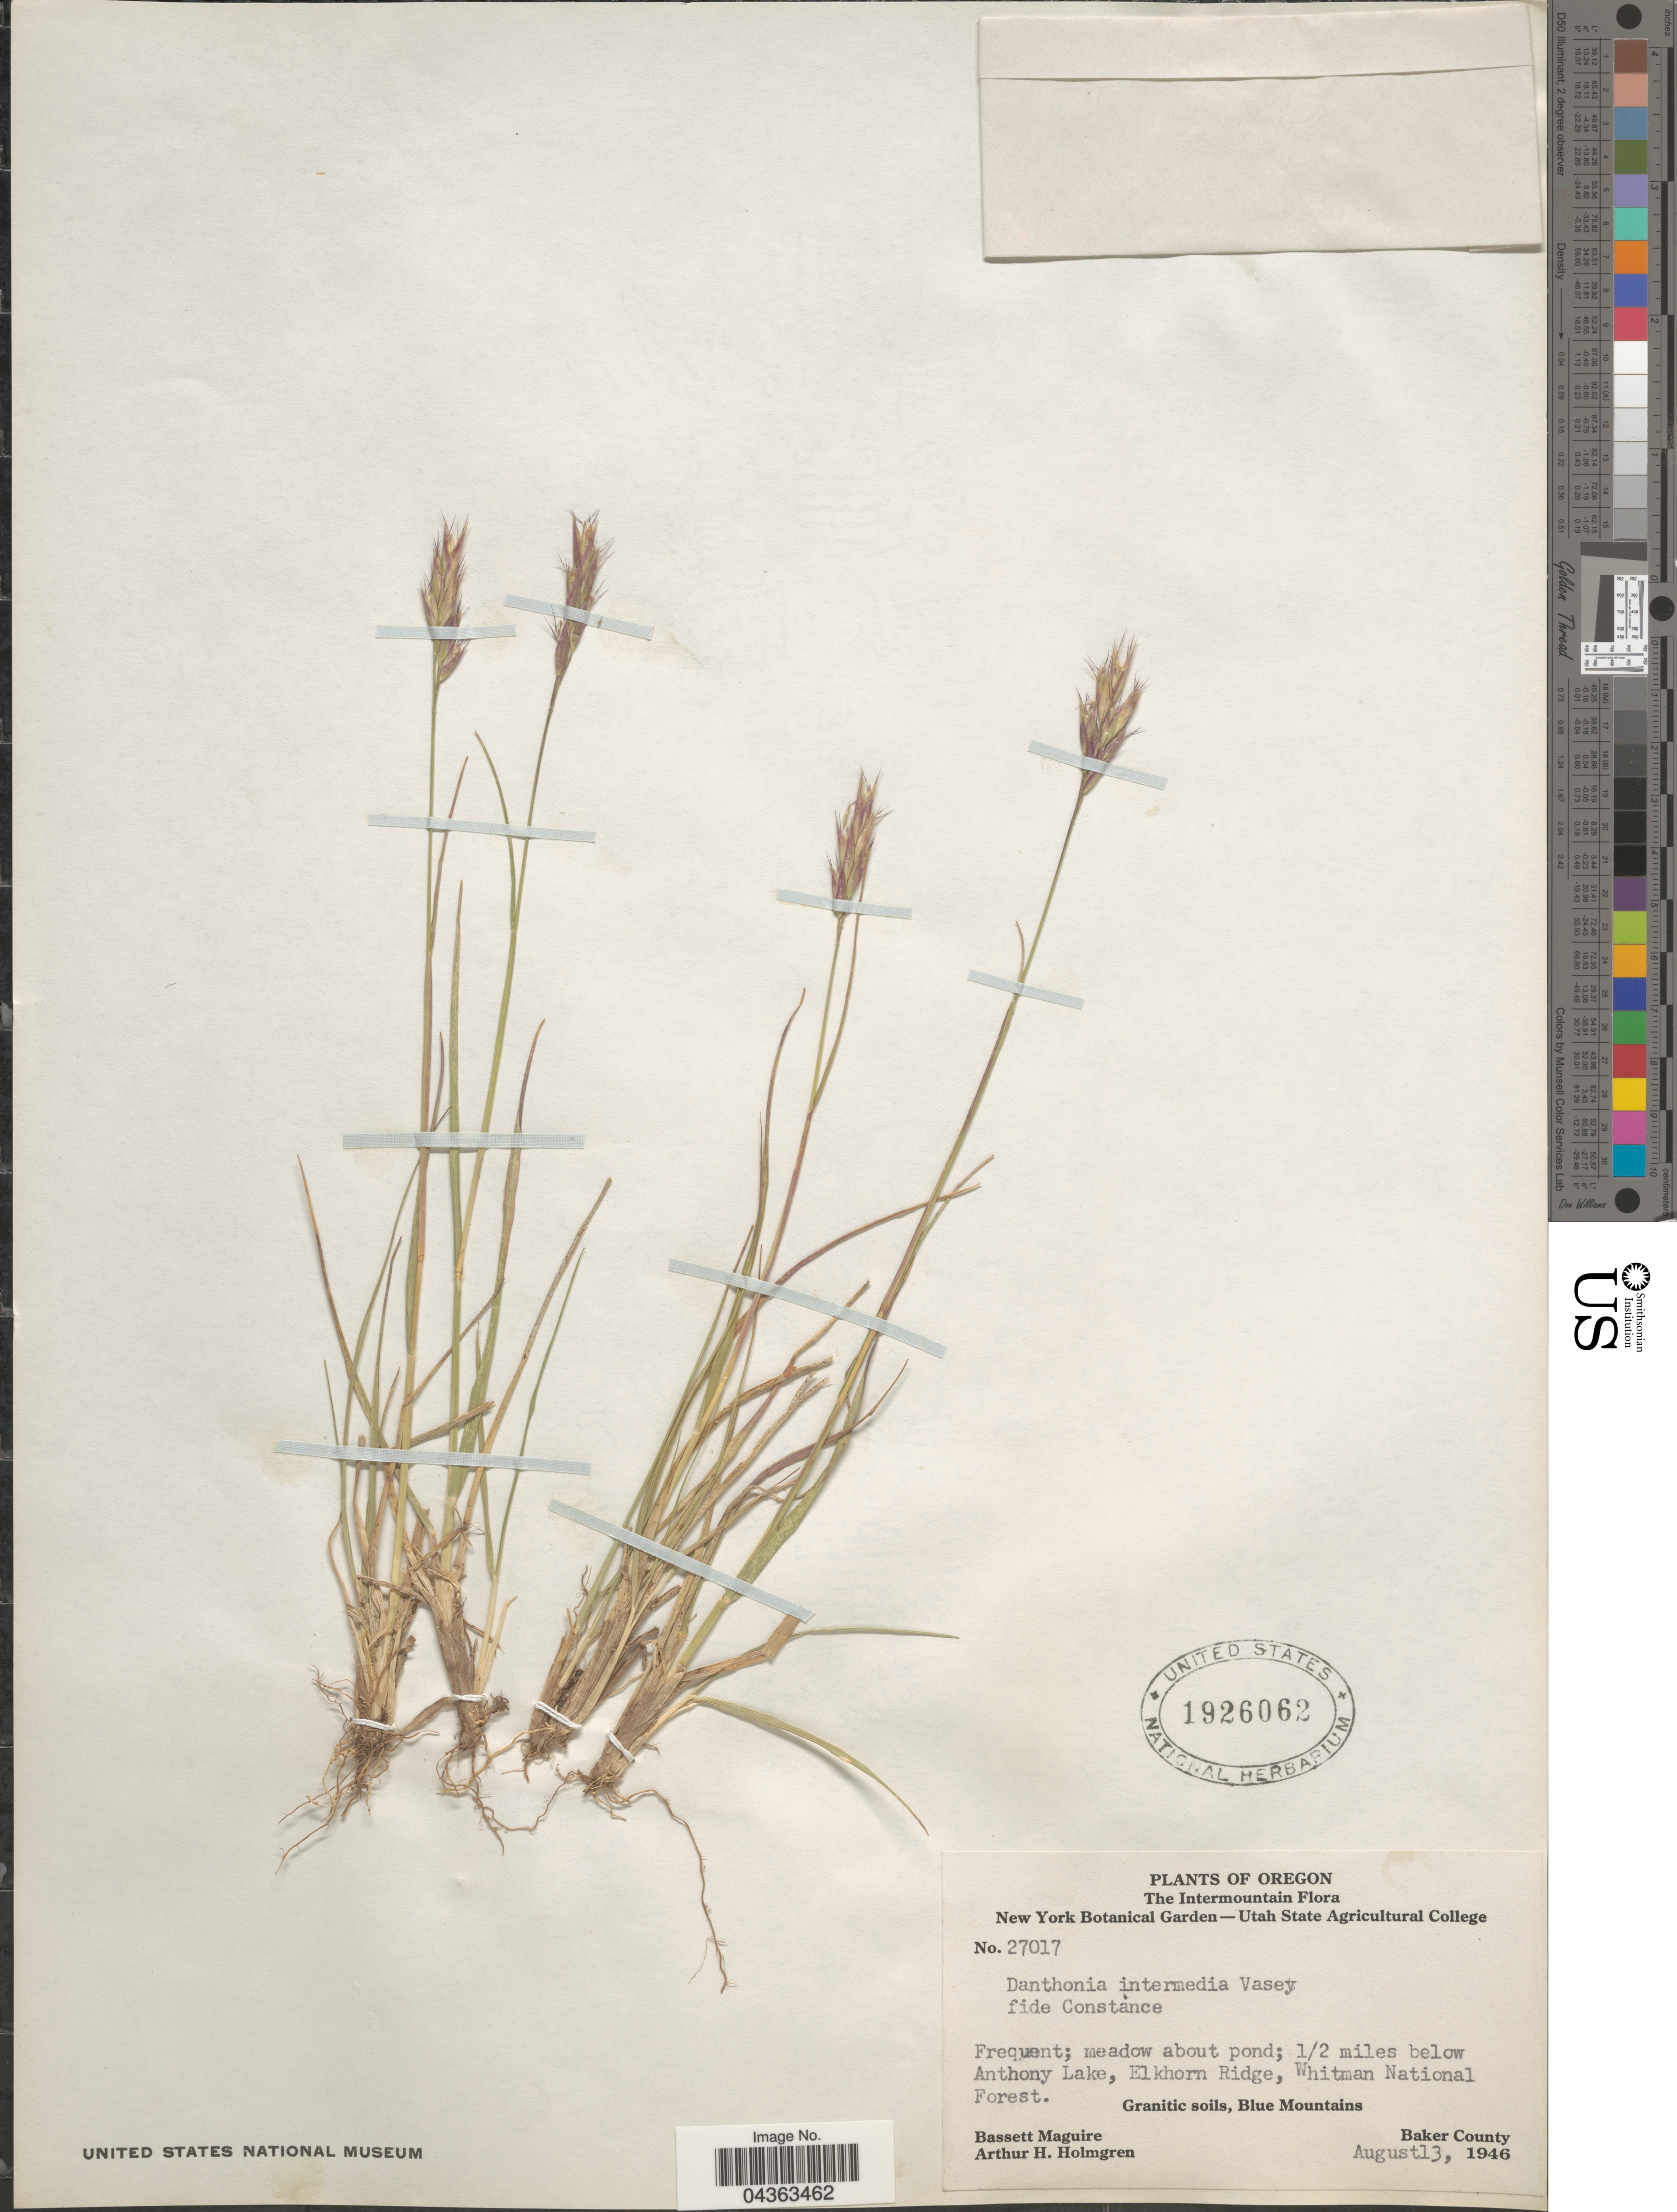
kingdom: Plantae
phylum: Tracheophyta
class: Liliopsida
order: Poales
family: Poaceae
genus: Danthonia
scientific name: Danthonia intermedia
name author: Vasey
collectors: B. Maguire & A. H. Holmgren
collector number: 27017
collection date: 1946-08-13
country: United States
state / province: Oregon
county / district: Baker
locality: The Intermountain. Frequent; meadow about pond; 1/2 miles below Anthony Lake, Elkhorn Ridge, Whitman National Forest. Granitic soils, Blue Mountains. Baker County.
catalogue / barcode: US 1926062